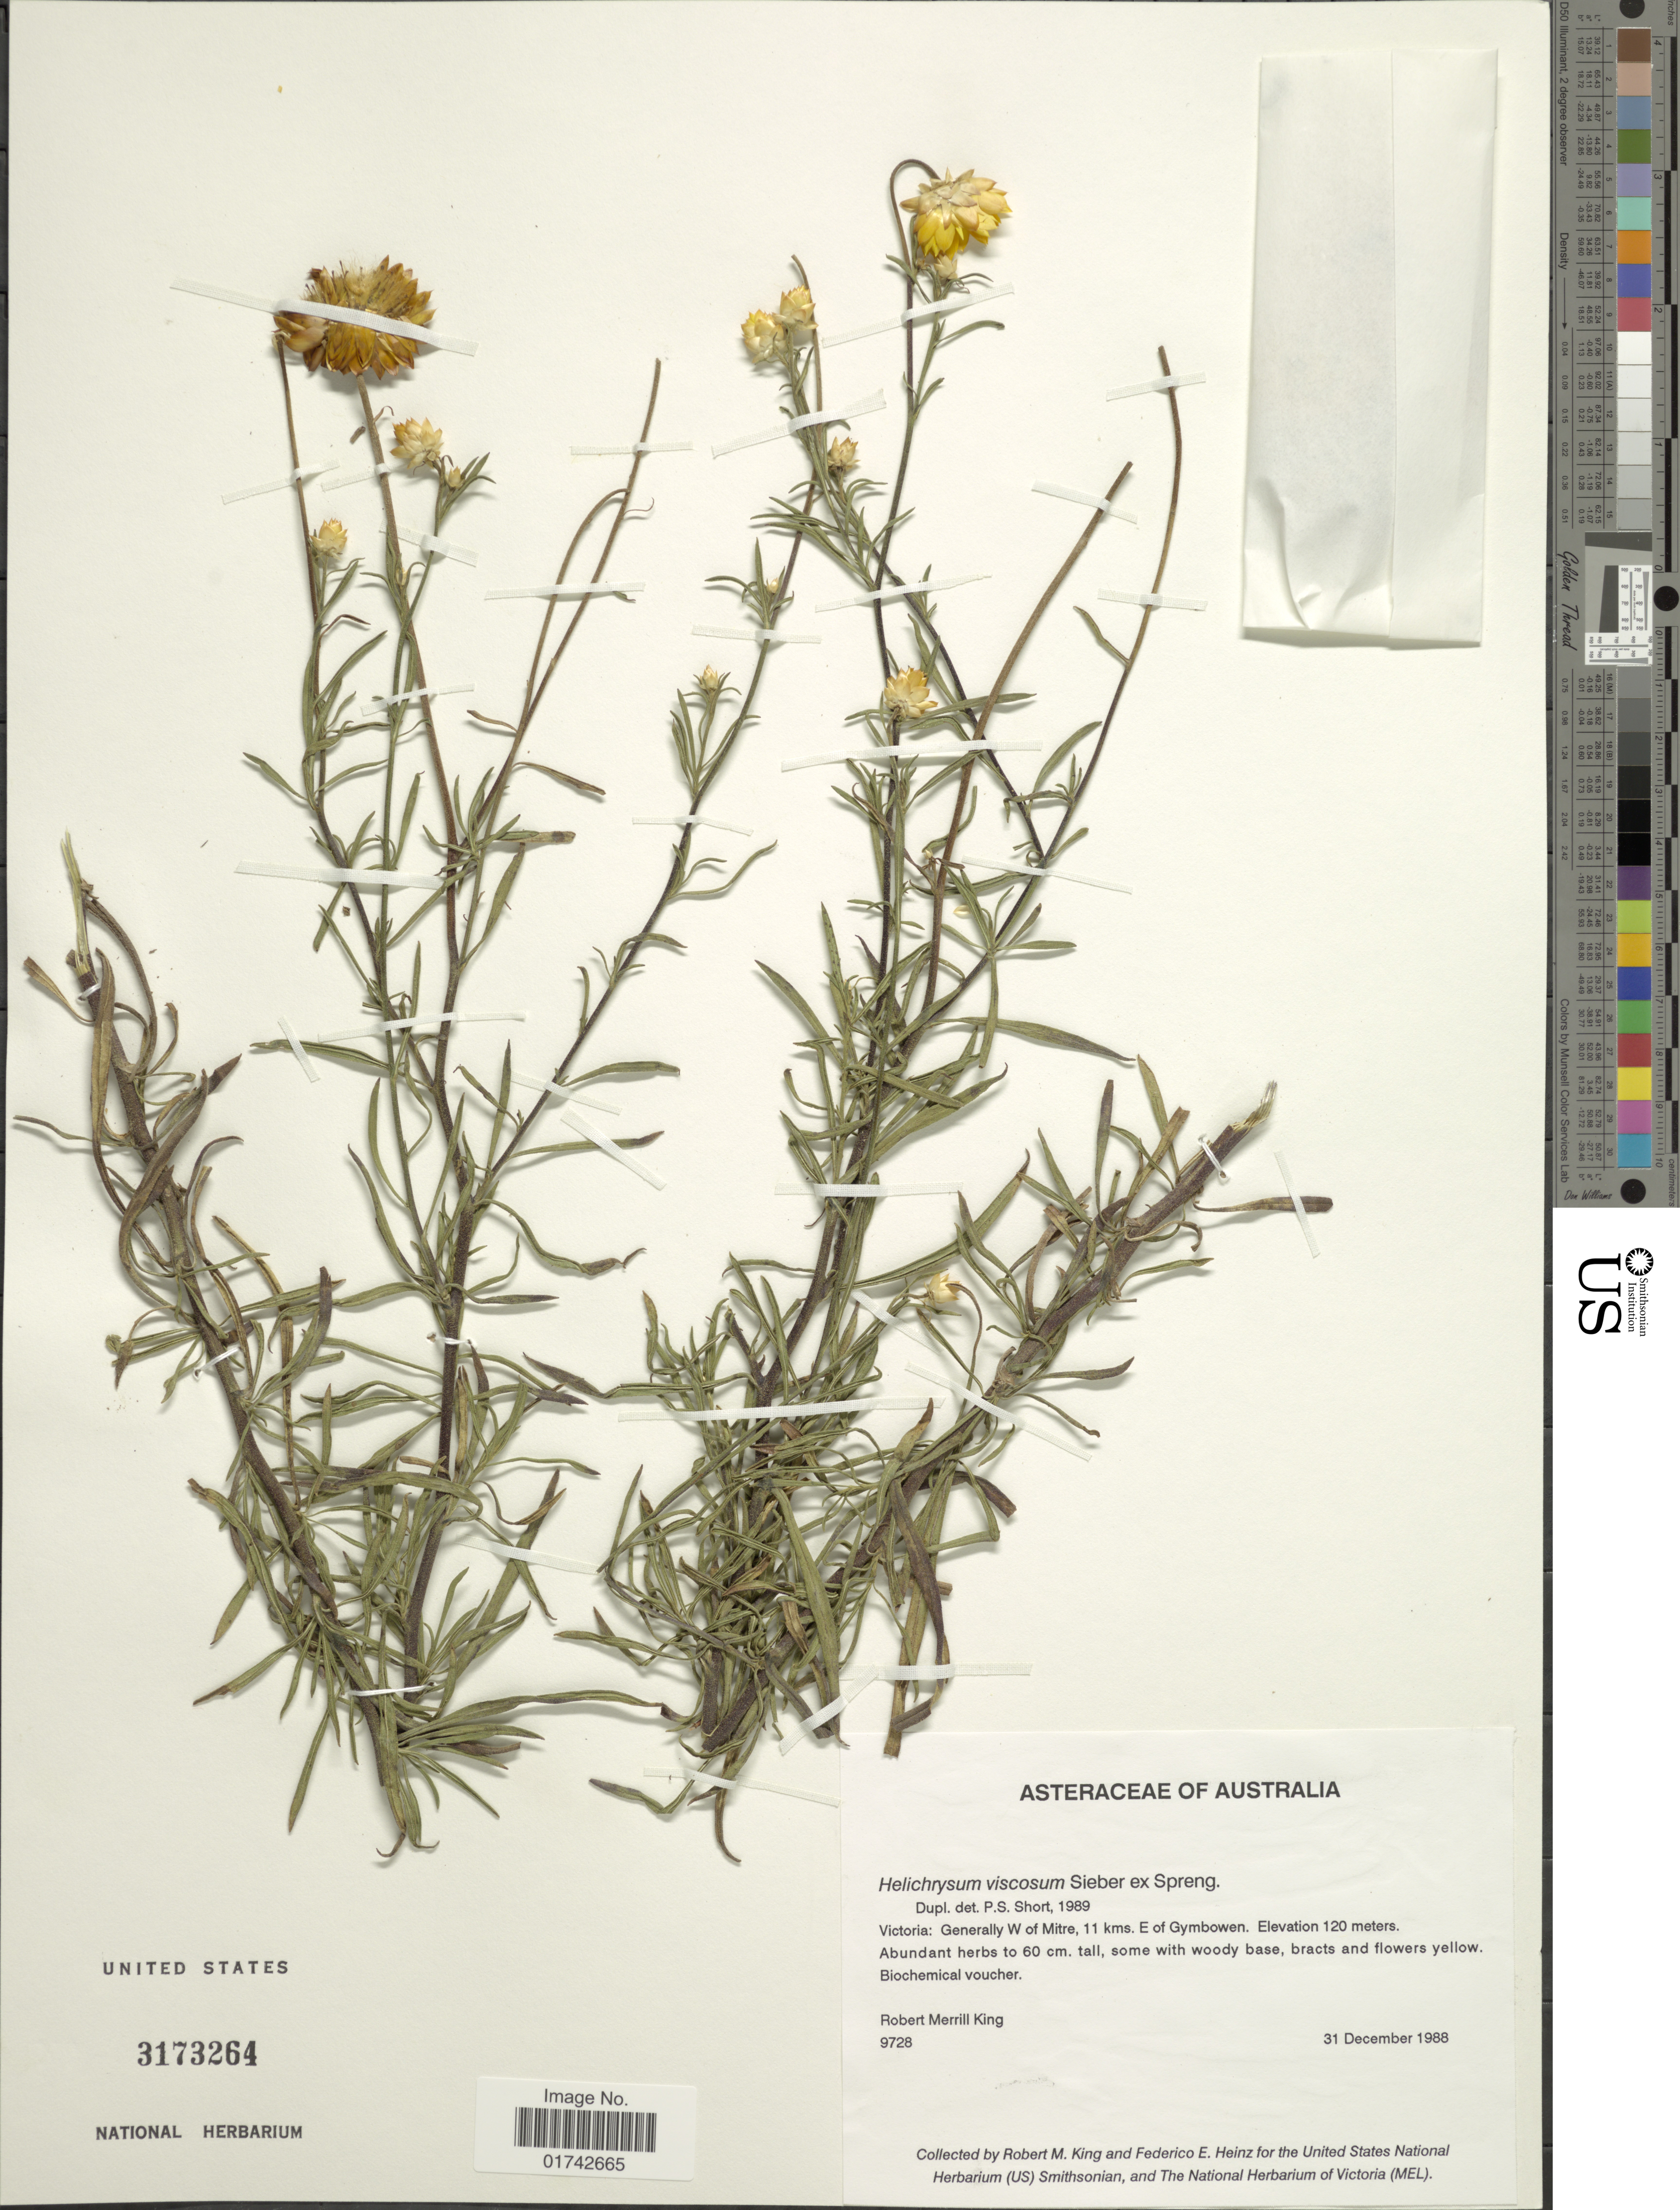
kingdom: Plantae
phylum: Tracheophyta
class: Magnoliopsida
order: Asterales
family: Asteraceae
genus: Helichrysum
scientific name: Helichrysum viscosum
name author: Spreng.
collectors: R. M. King & F. Heinz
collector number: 9728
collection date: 1988-12-31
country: Australia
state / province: Victoria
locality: Victoria: generally W of Mitre, 11 kms E of Gymbowen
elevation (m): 120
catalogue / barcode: US 3173264